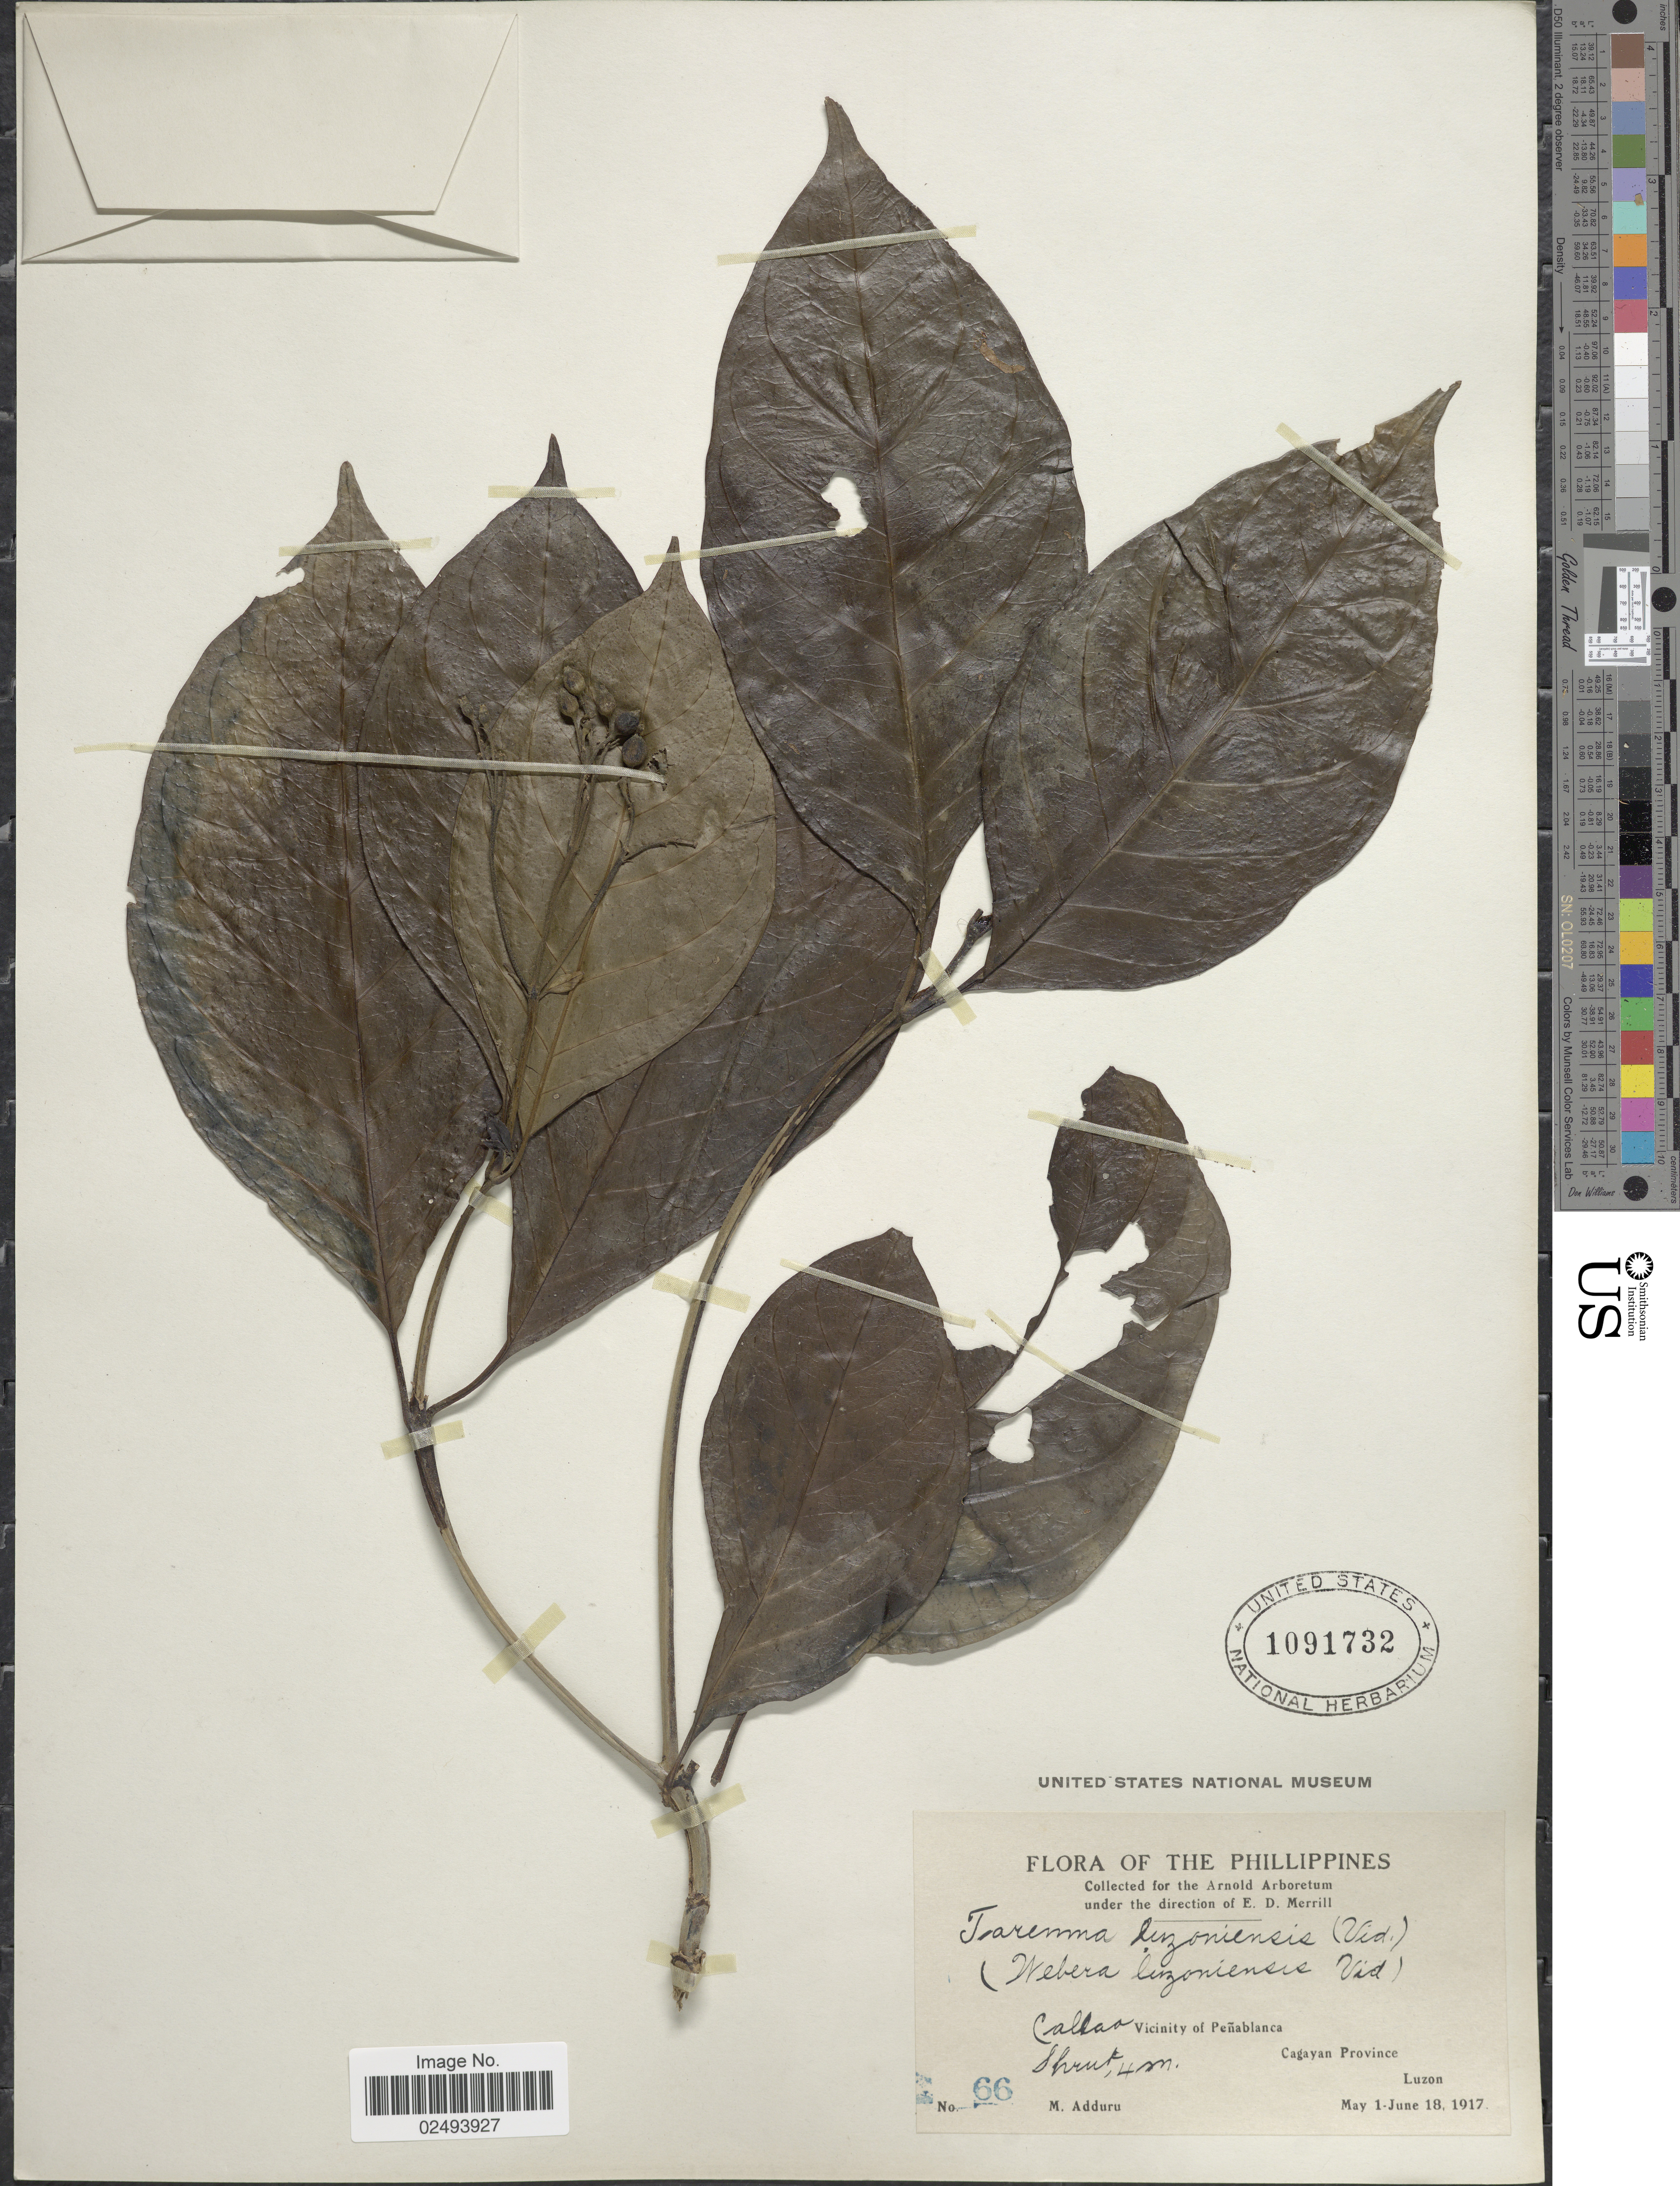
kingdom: Plantae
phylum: Tracheophyta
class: Magnoliopsida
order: Gentianales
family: Rubiaceae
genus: Tarenna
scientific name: Tarenna luzoniensis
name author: (S. Vidal) Bremek.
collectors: M. Adduru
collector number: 66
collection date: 1917-05-01/1917-06-18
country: Philippines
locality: Callaa Vicinity of Penablanca Cagayan Province Luzon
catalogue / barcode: US 1091732